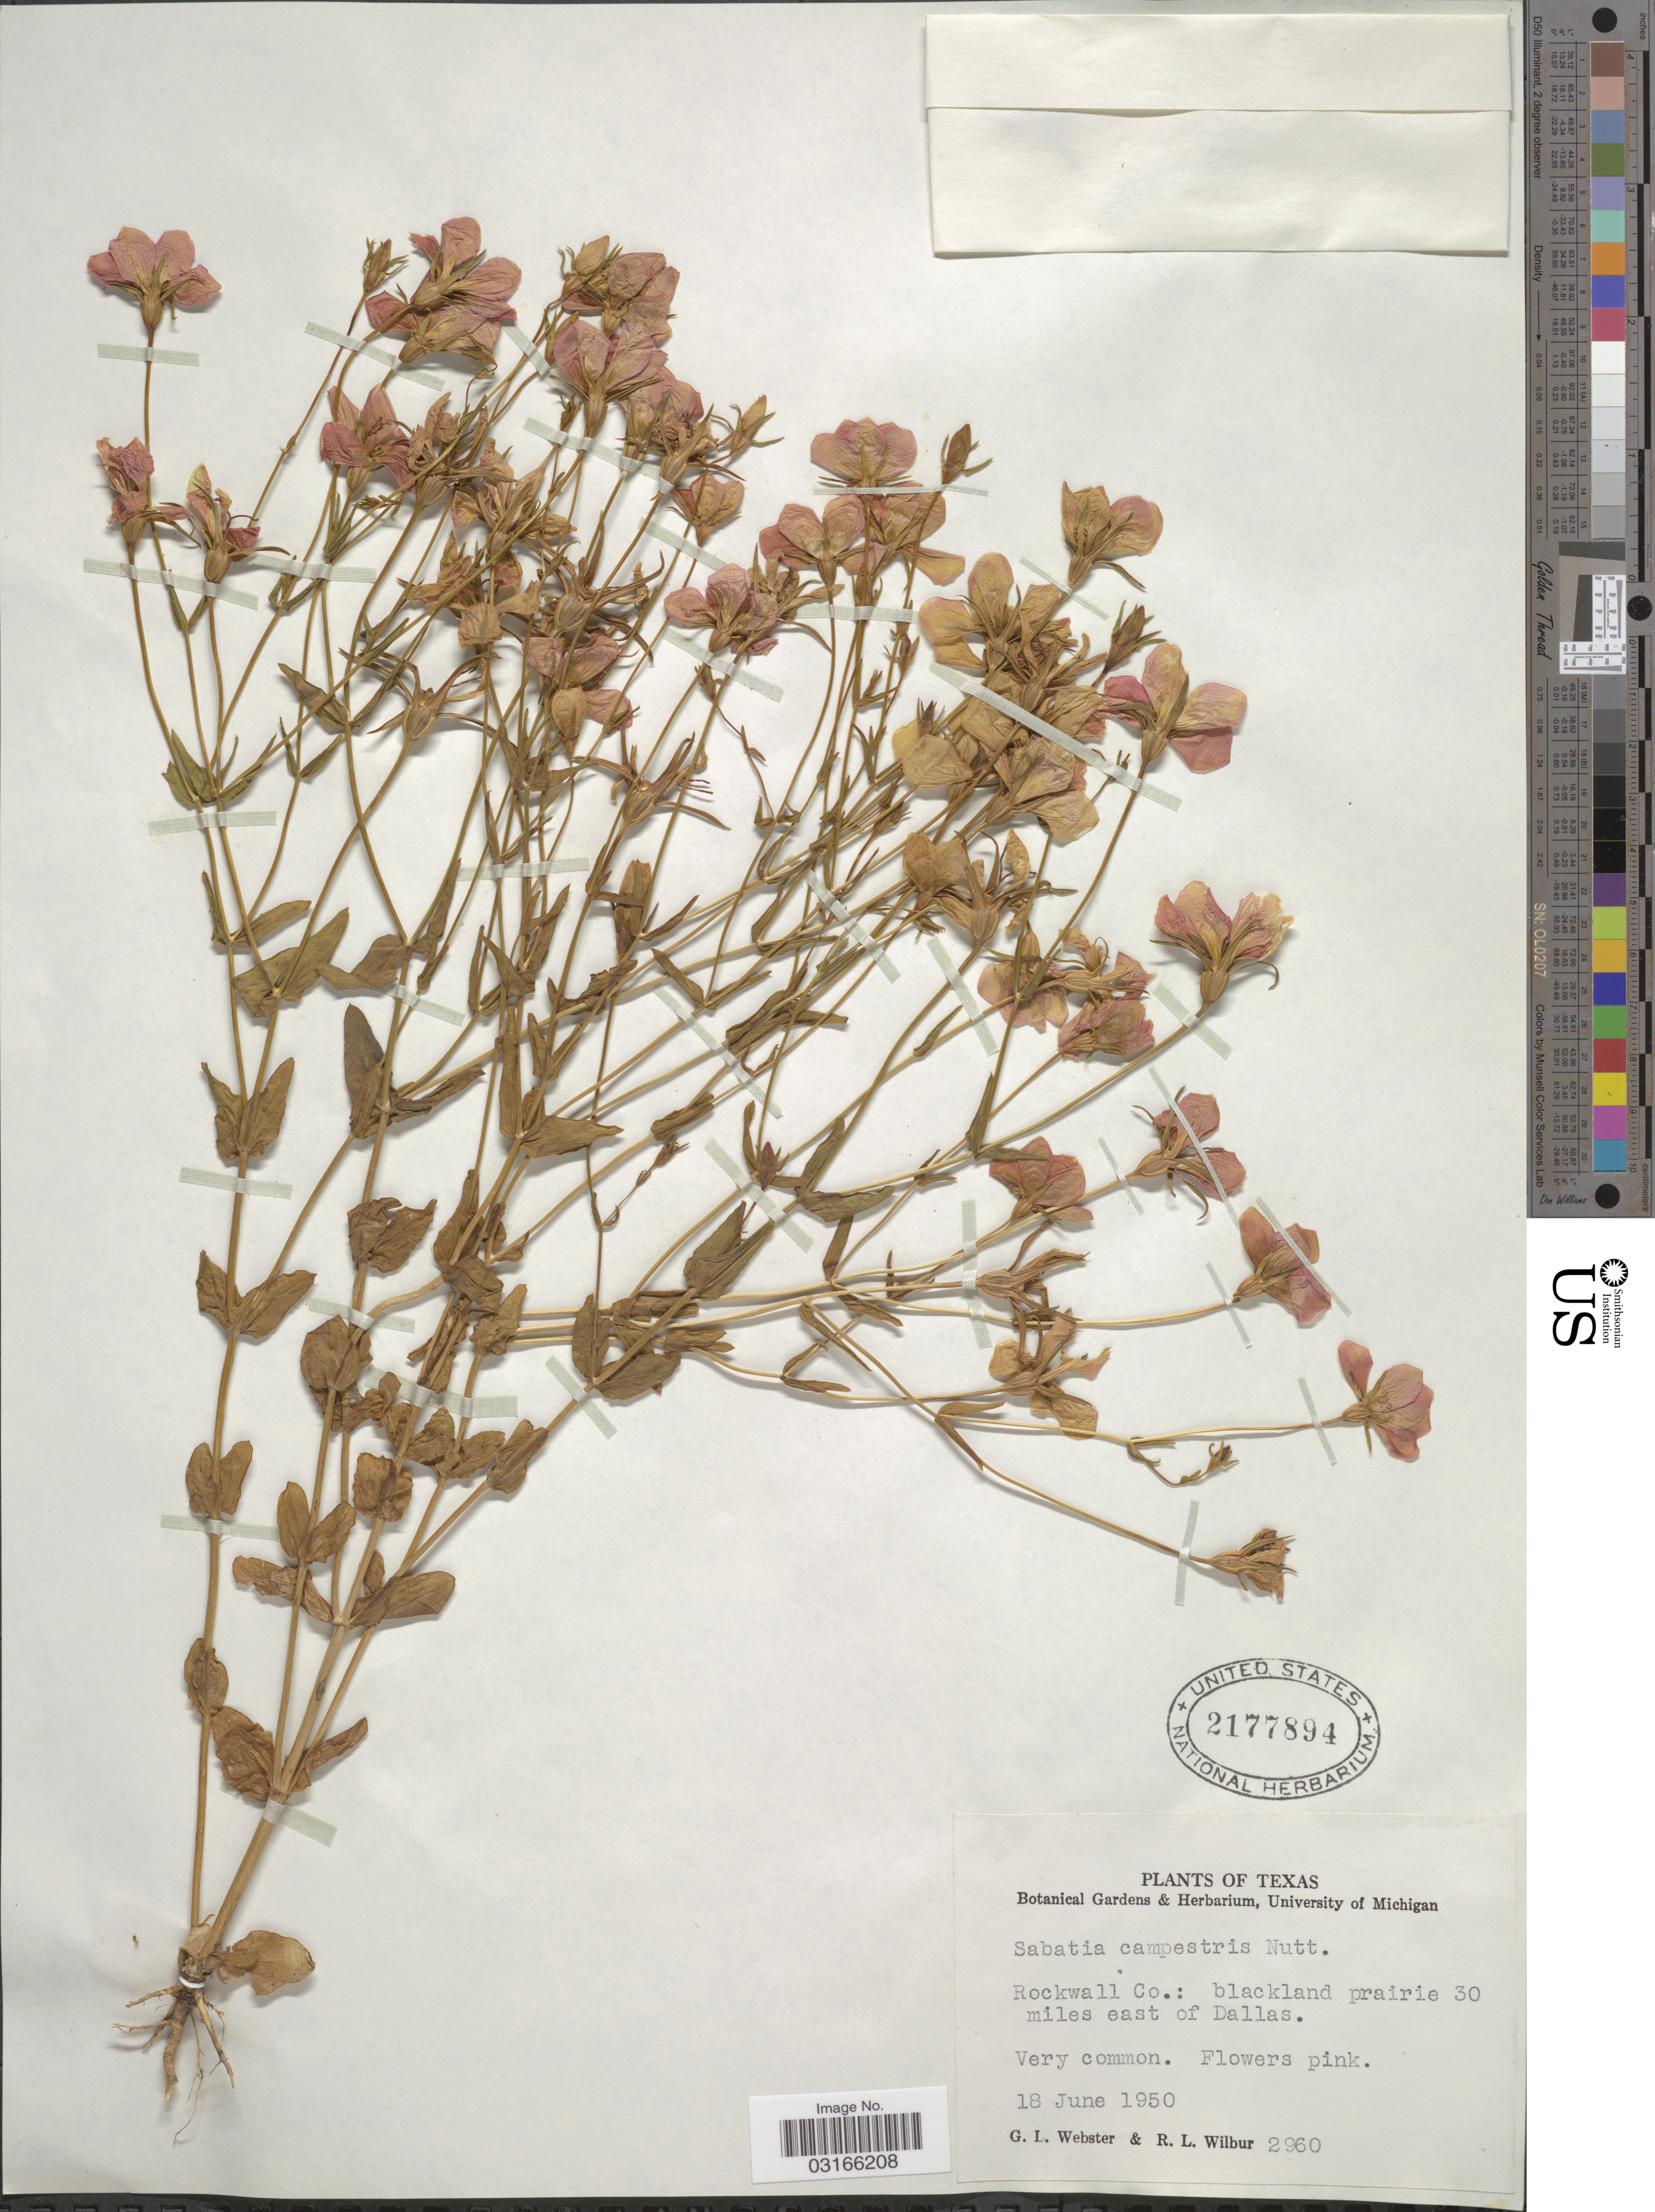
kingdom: Plantae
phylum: Tracheophyta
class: Magnoliopsida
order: Gentianales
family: Gentianaceae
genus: Sabatia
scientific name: Sabatia campestris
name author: Nutt.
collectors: G. L. Webster & R. L. Wilbur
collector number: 2960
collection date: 1950-06-18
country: United States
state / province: Texas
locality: Rockwall Co.: blackland prairie 30 miles east of Dallas.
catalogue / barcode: US 2177894